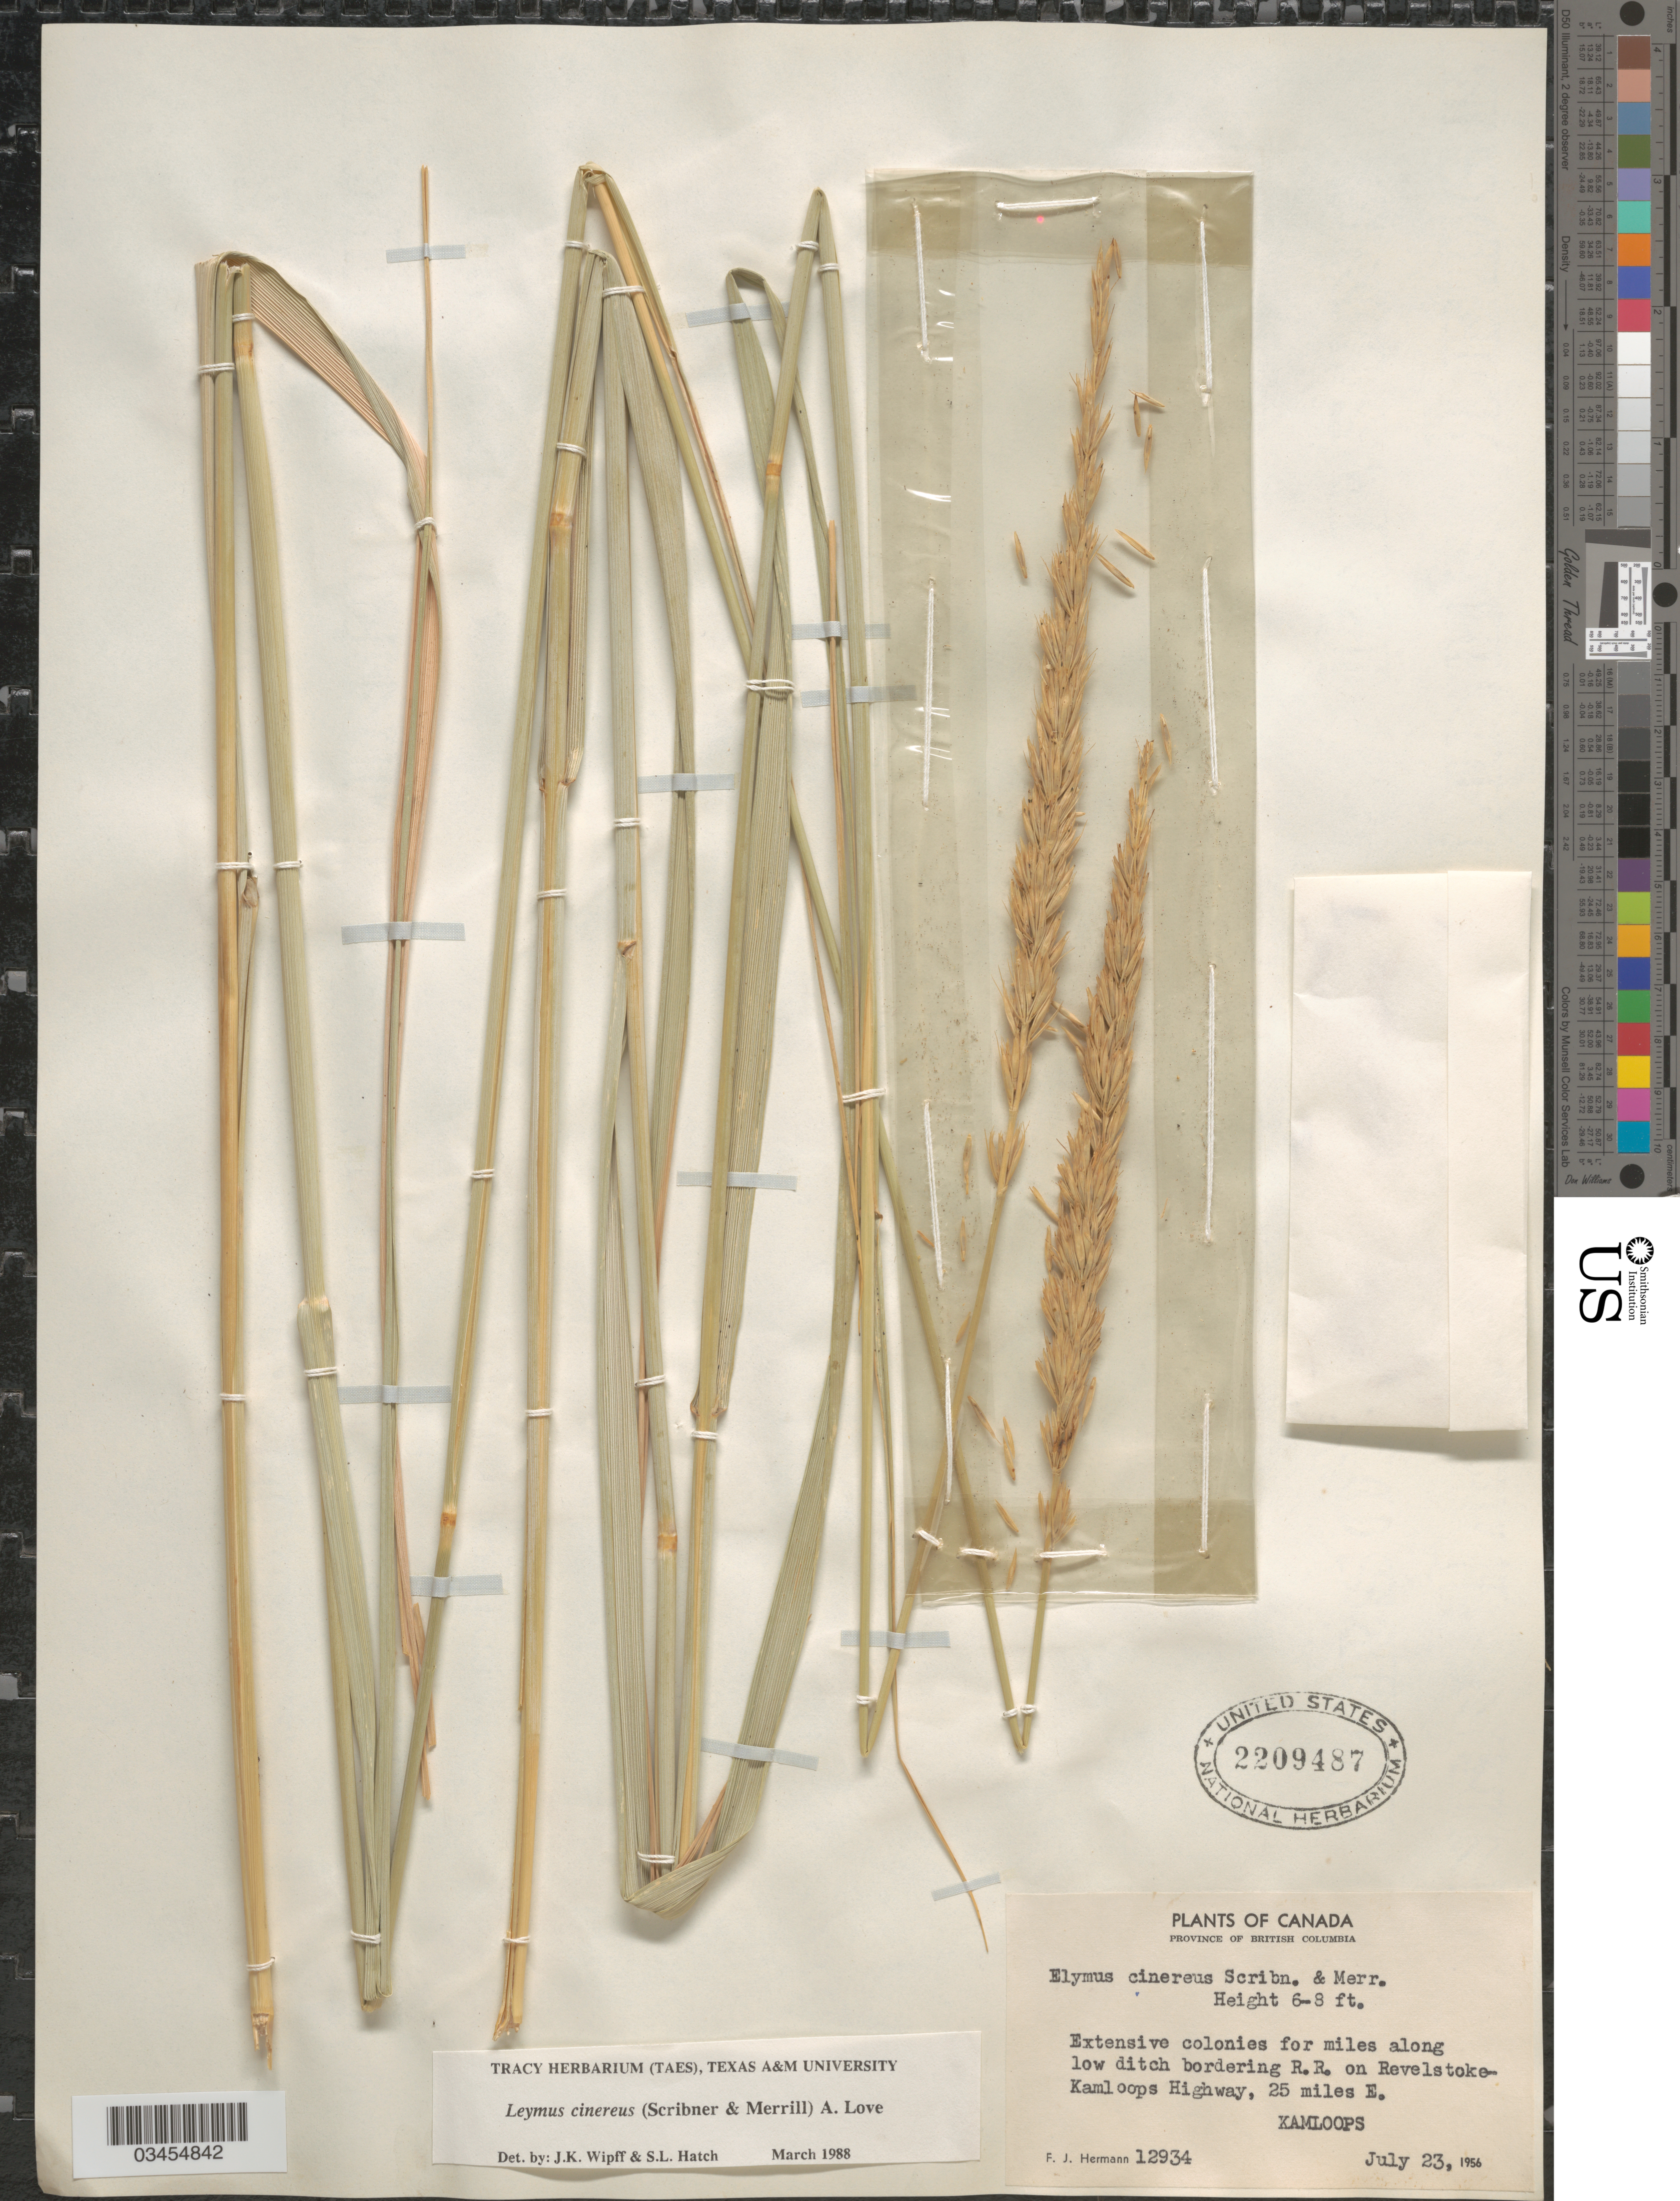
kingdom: Plantae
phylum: Tracheophyta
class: Liliopsida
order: Poales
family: Poaceae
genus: Leymus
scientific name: Leymus condensatus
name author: (J. Presl) Á. Löve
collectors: F. J. Hermann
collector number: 12934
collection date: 1956-07-23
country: Canada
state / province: British Columbia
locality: Extensive colonies for miles along low ditch bordering R.R. on Revelstoke-Kamloops Highway, 25 miles E. Kamloops.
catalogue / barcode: US 2209487